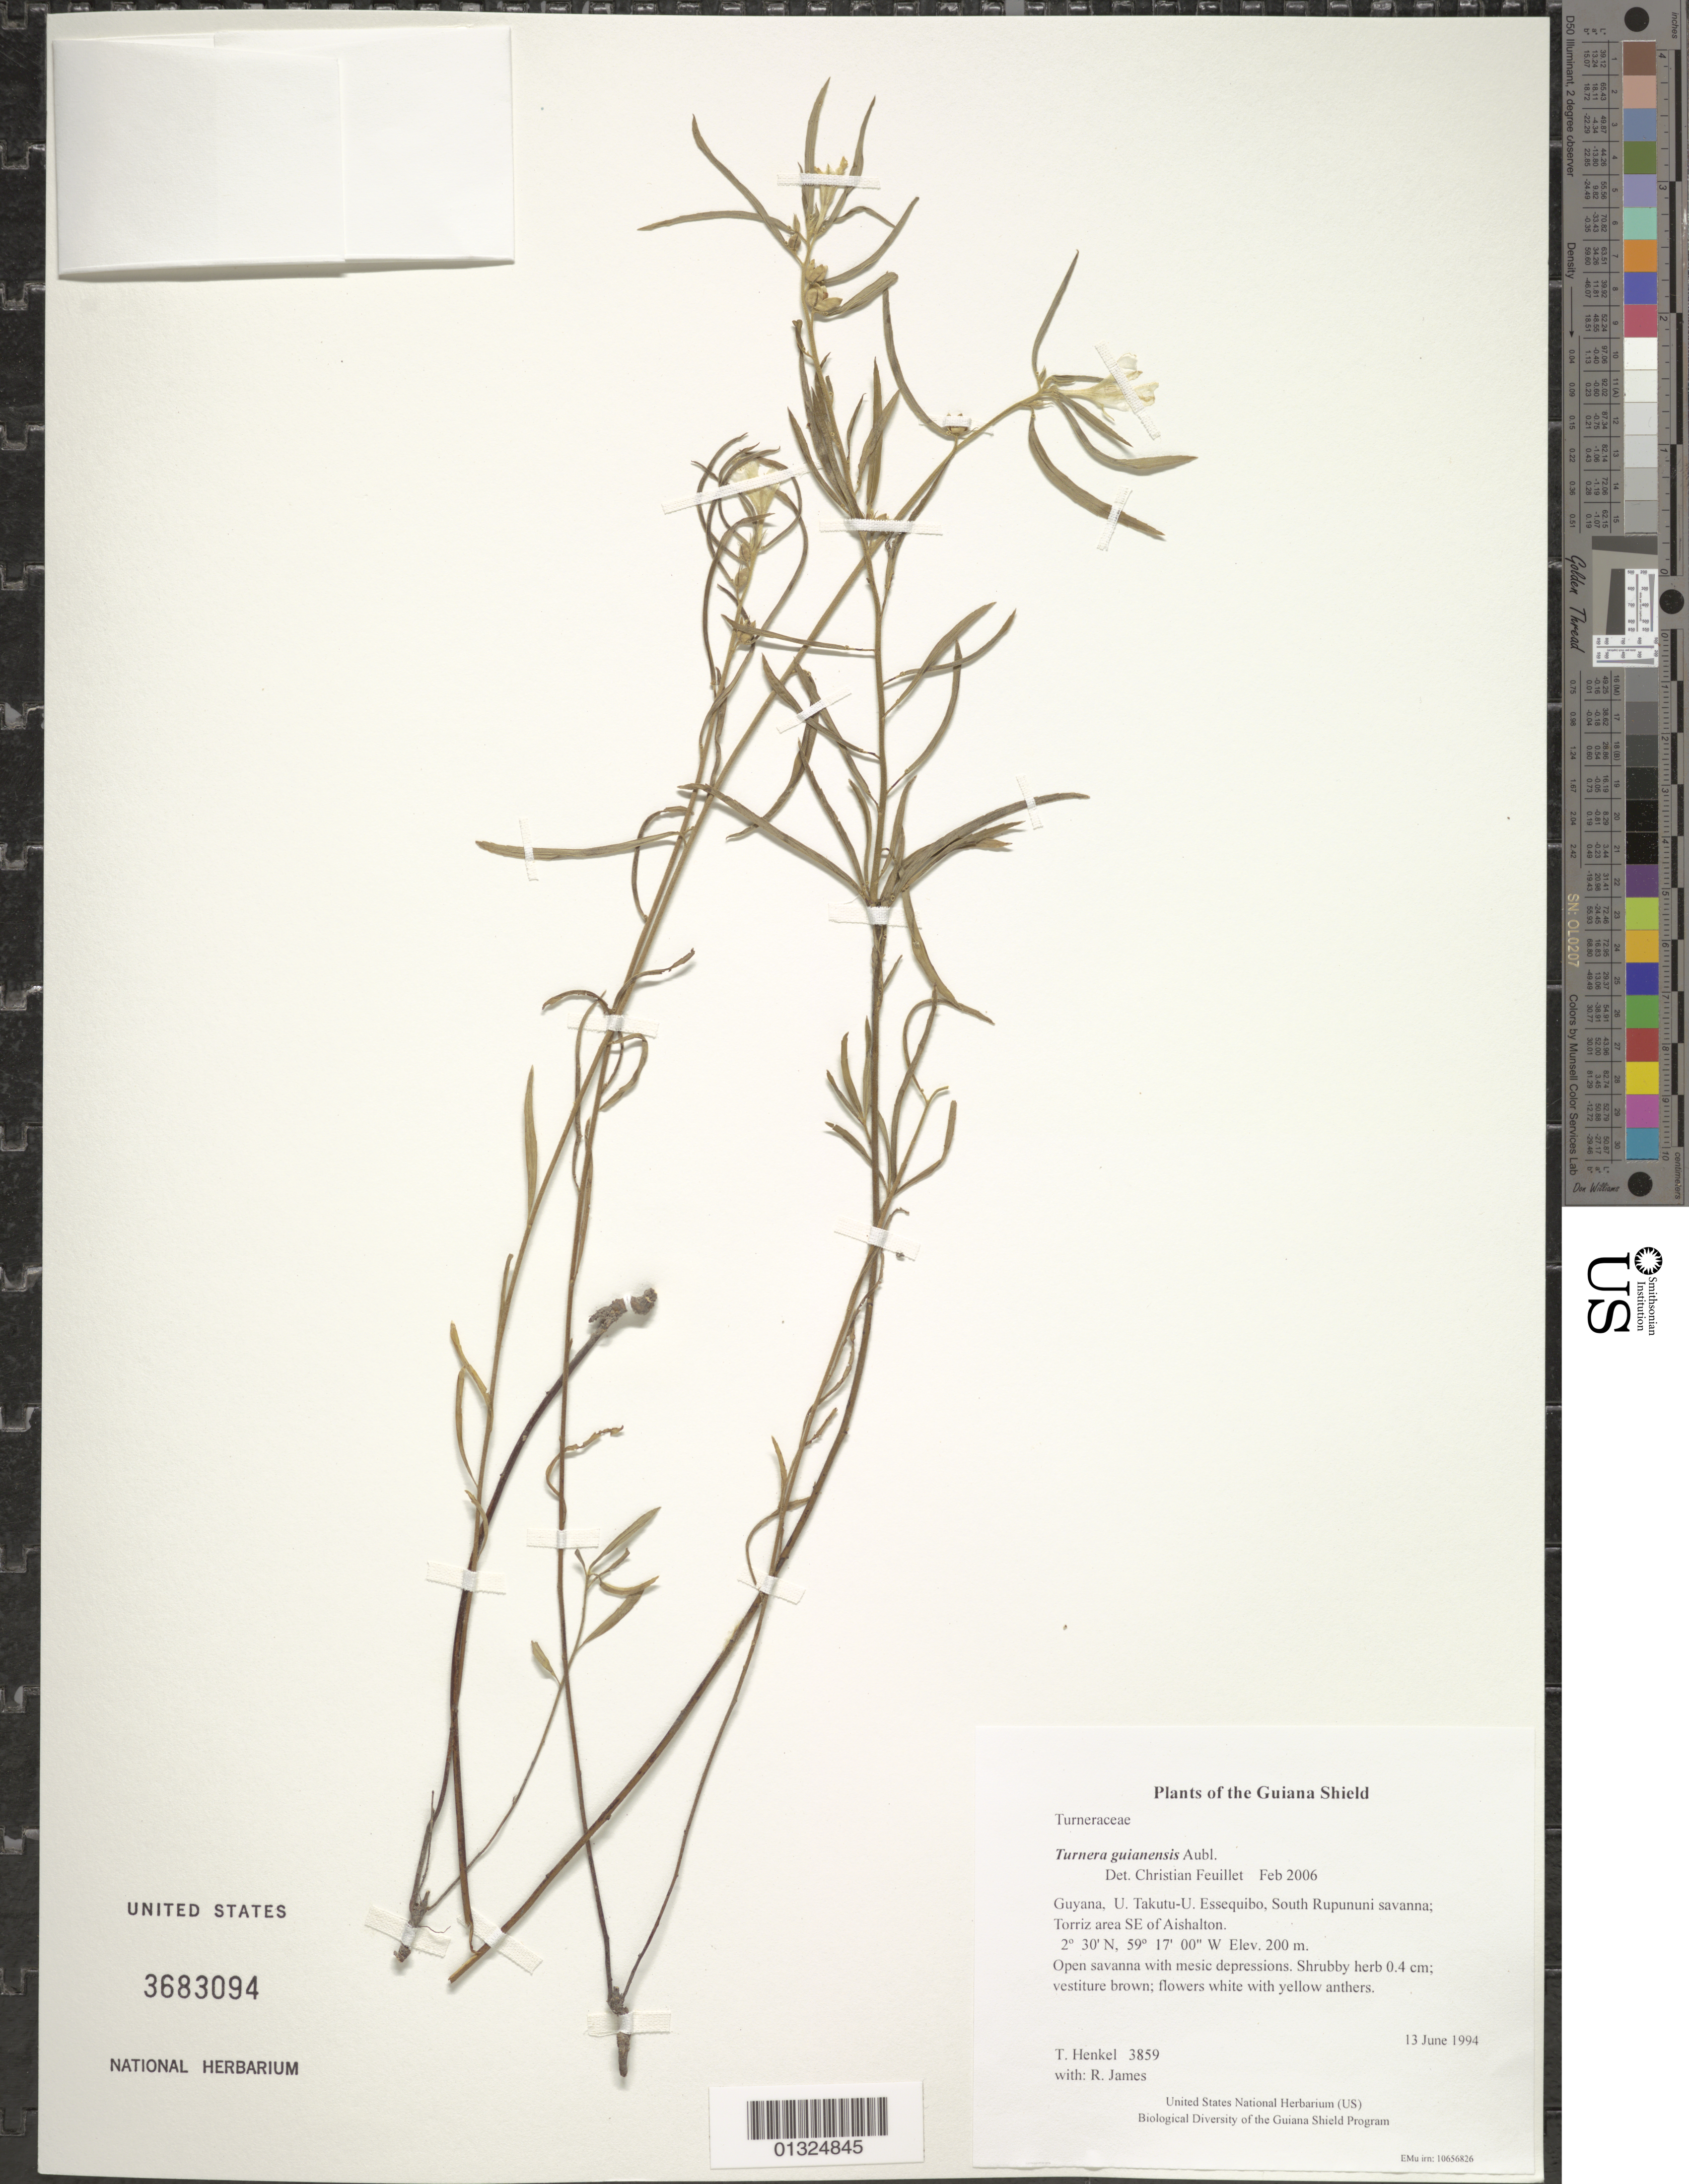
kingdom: Plantae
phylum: Tracheophyta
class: Magnoliopsida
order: Malpighiales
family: Turneraceae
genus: Turnera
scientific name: Turnera guianensis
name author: Aubl.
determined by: Feuillet, C.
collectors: T. Henkel & R. James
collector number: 3859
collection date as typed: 13 June 1994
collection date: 1994-06-13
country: Guyana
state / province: U. Takutu-U. Essequibo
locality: South Rupununi savanna; Torriz area SE of Aishalton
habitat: Open savanna with mesic depressions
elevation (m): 200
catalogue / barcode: US 3683094